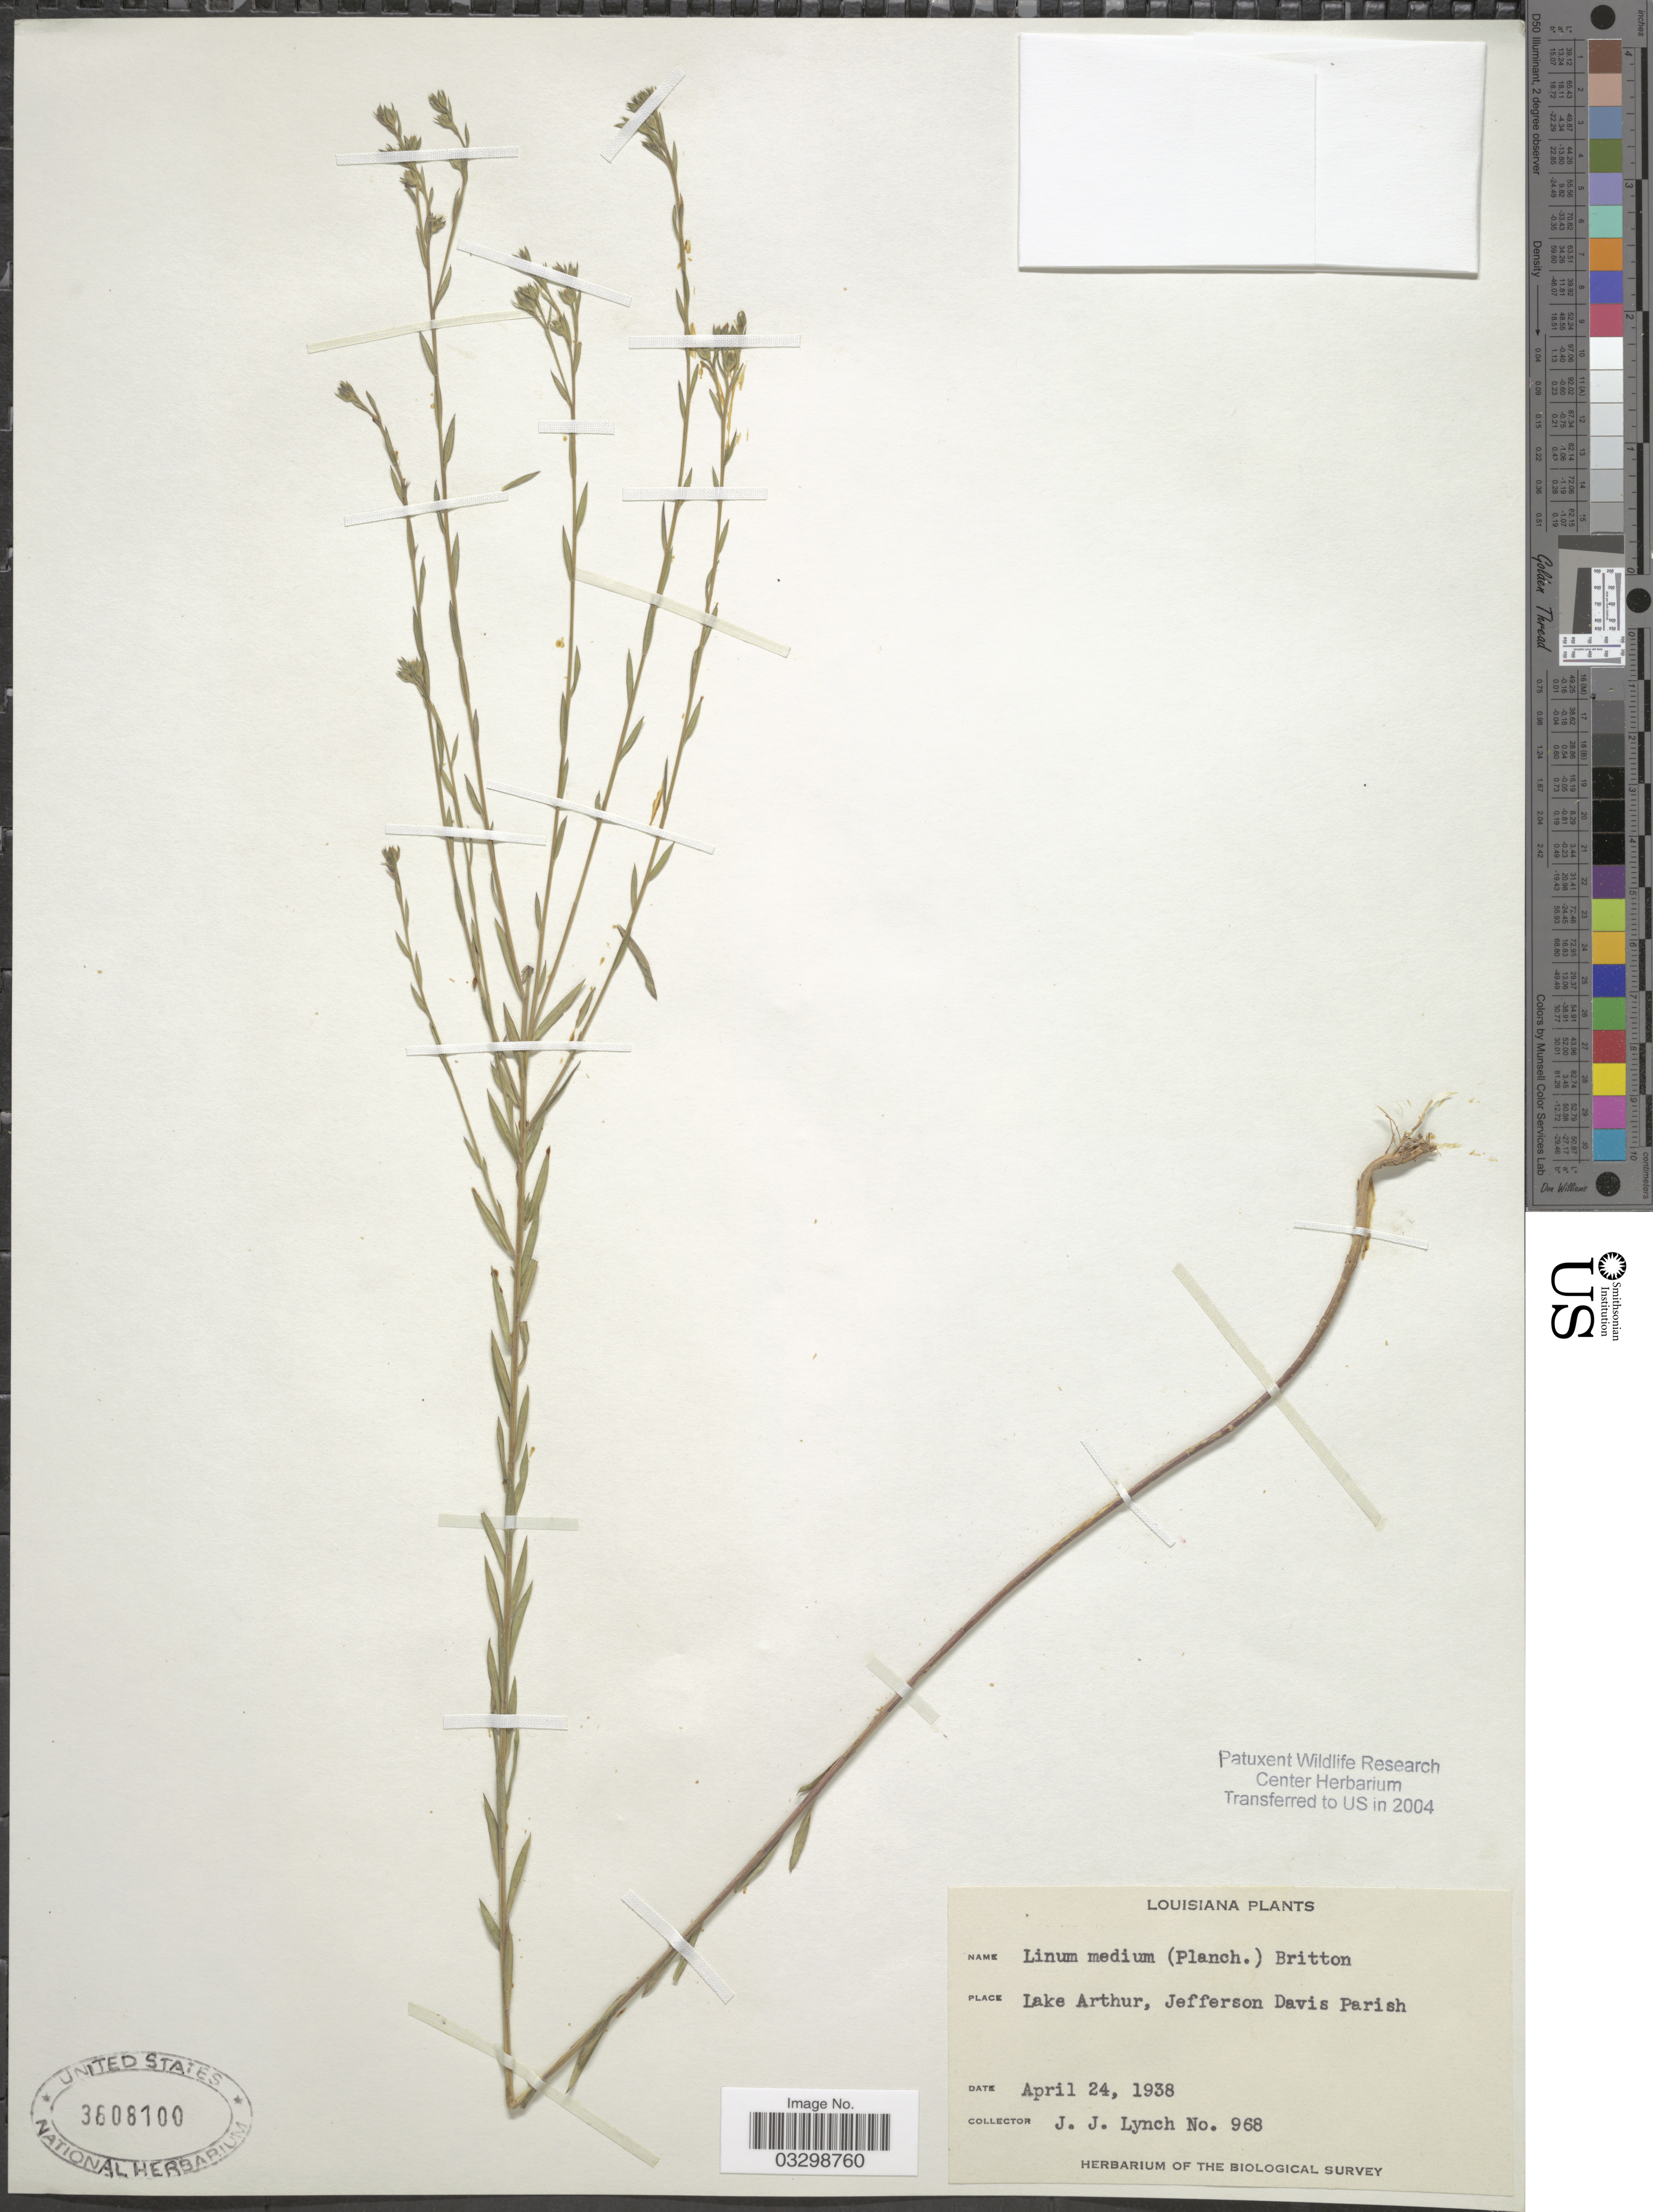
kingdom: Plantae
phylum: Tracheophyta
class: Magnoliopsida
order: Malpighiales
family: Linaceae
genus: Linum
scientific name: Linum medium var. medium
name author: (Planch.) Britton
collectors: J. Lynch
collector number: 968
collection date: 1938-04-24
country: United States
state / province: Louisiana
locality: Lake Arthur, Jefferson Davis Parish.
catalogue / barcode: US 3608100